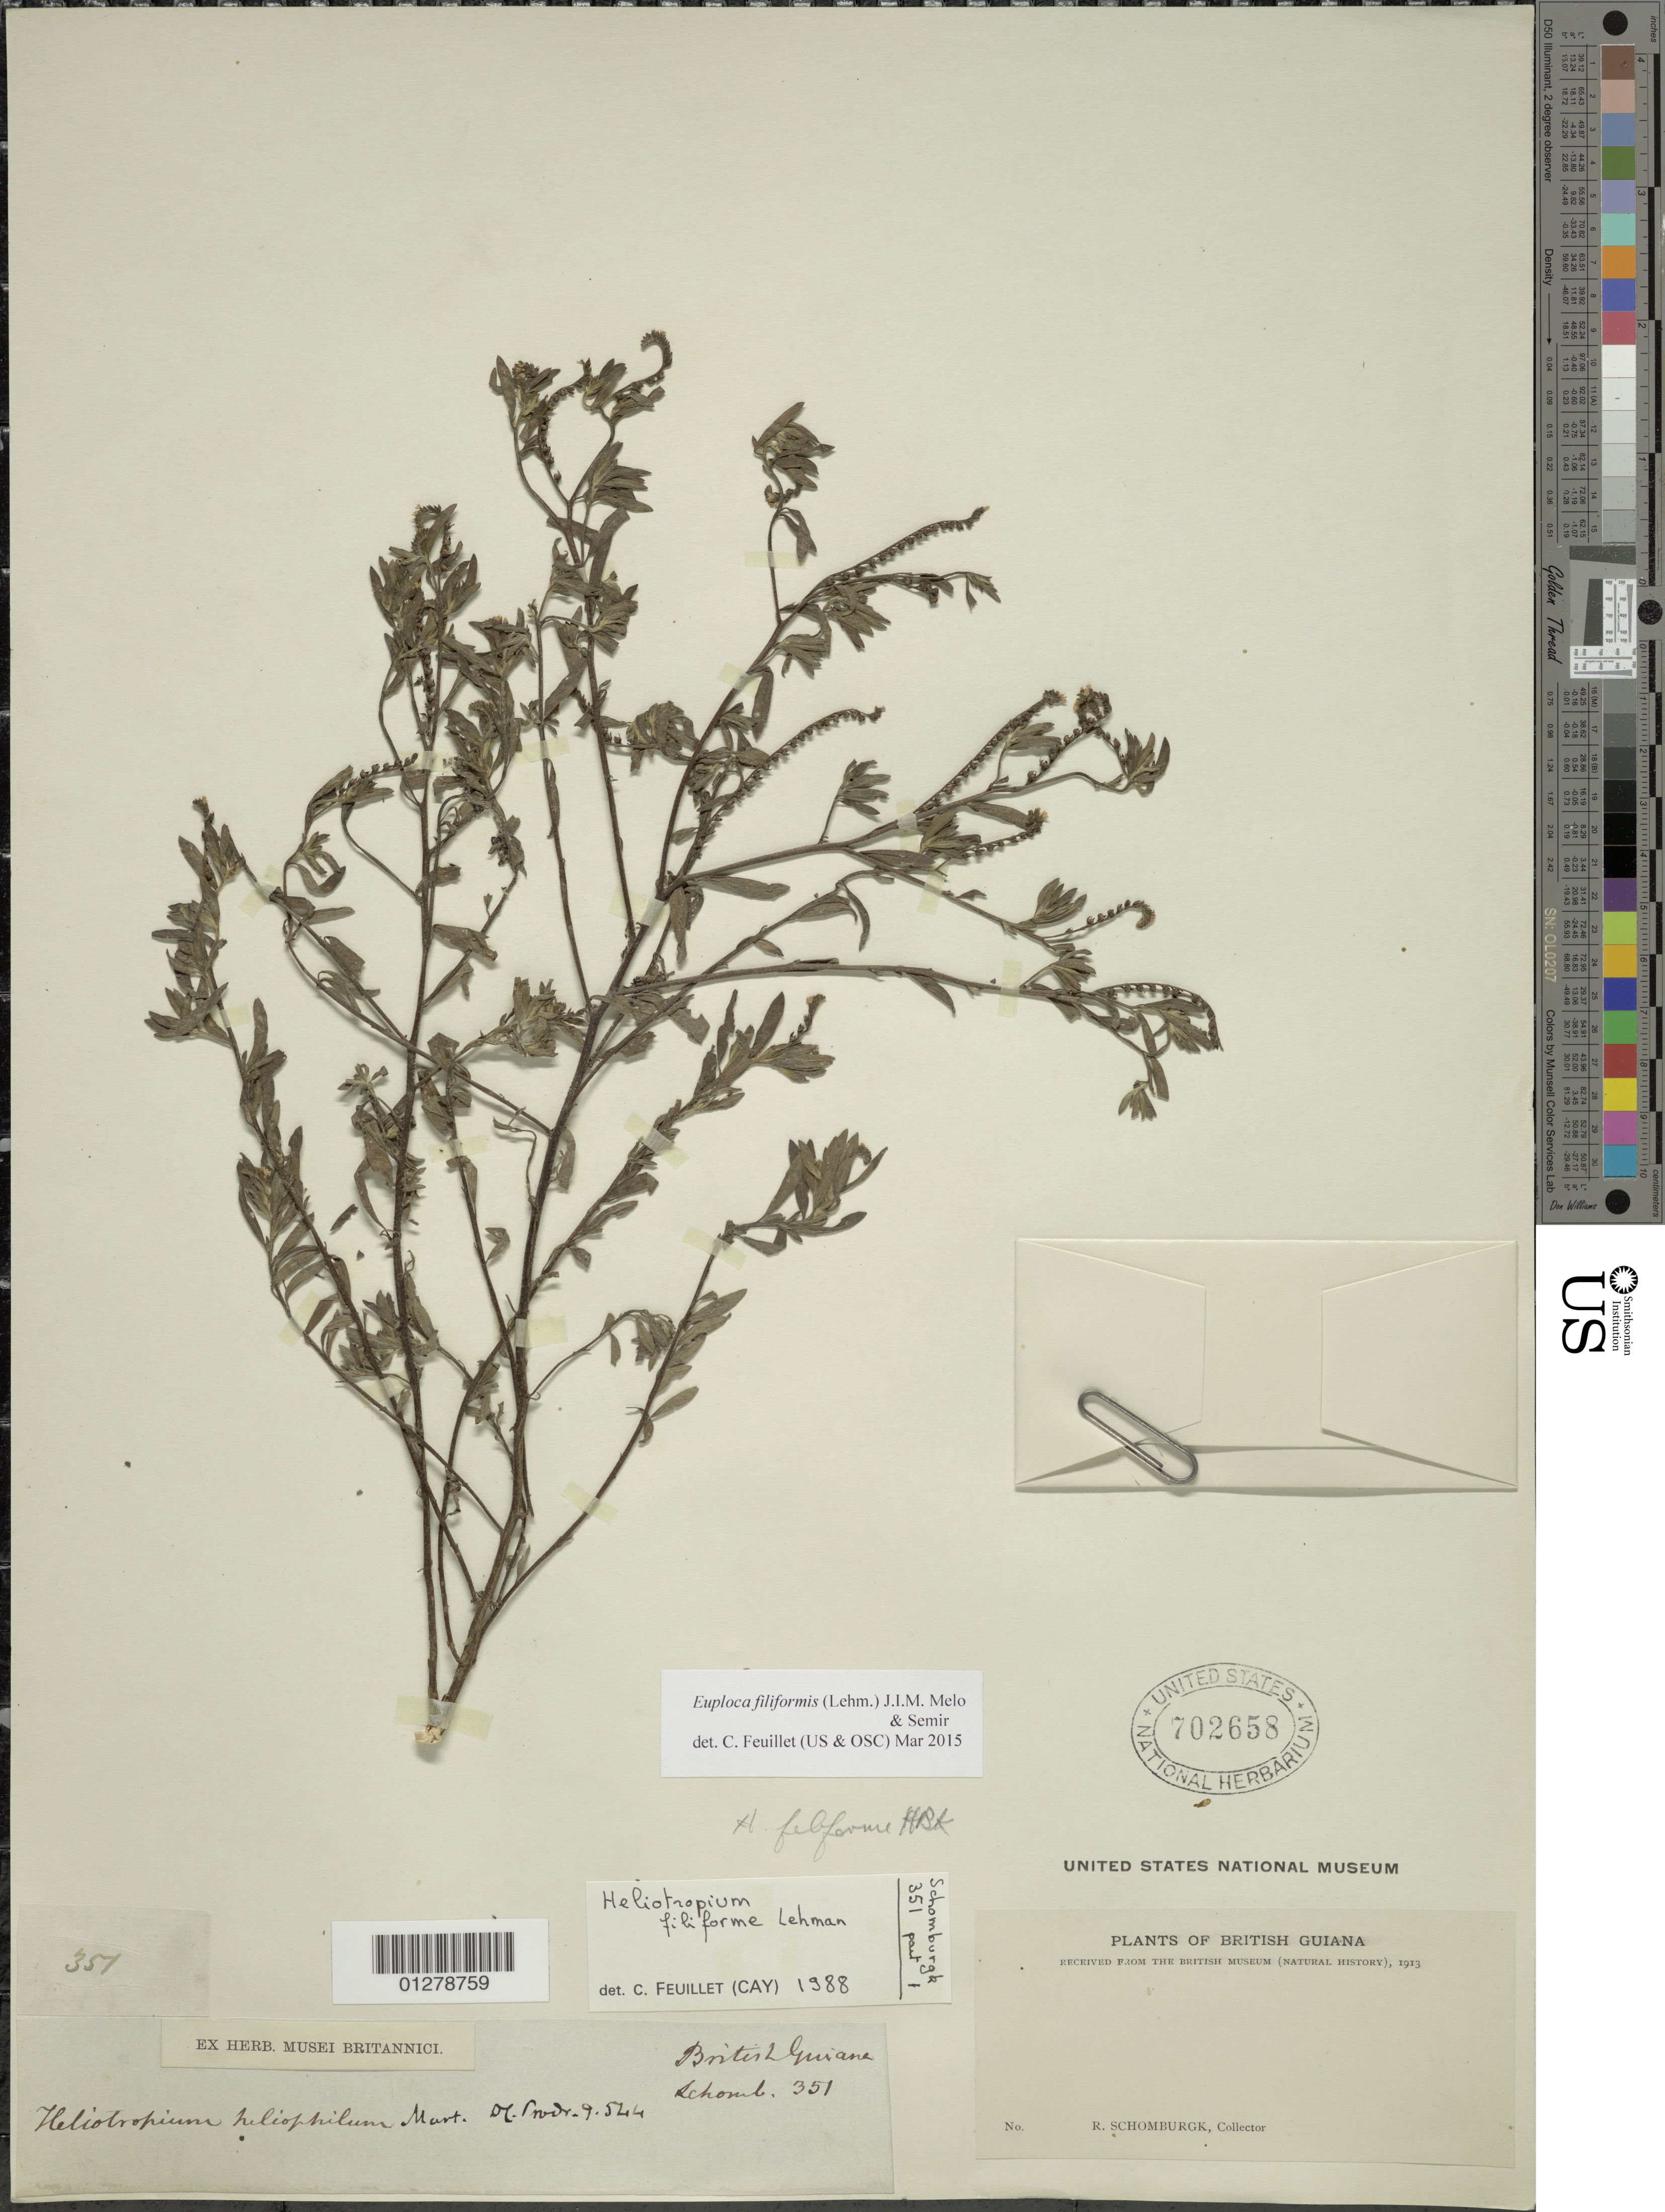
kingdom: Plantae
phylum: Tracheophyta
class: Magnoliopsida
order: Boraginales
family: Heliotropiaceae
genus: Euploca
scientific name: Euploca filiformis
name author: (Lehm.) J.I.M. Melo & Semir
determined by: Feuillet, C.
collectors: -- Schomburgk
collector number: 351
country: Guyana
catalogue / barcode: US 702658